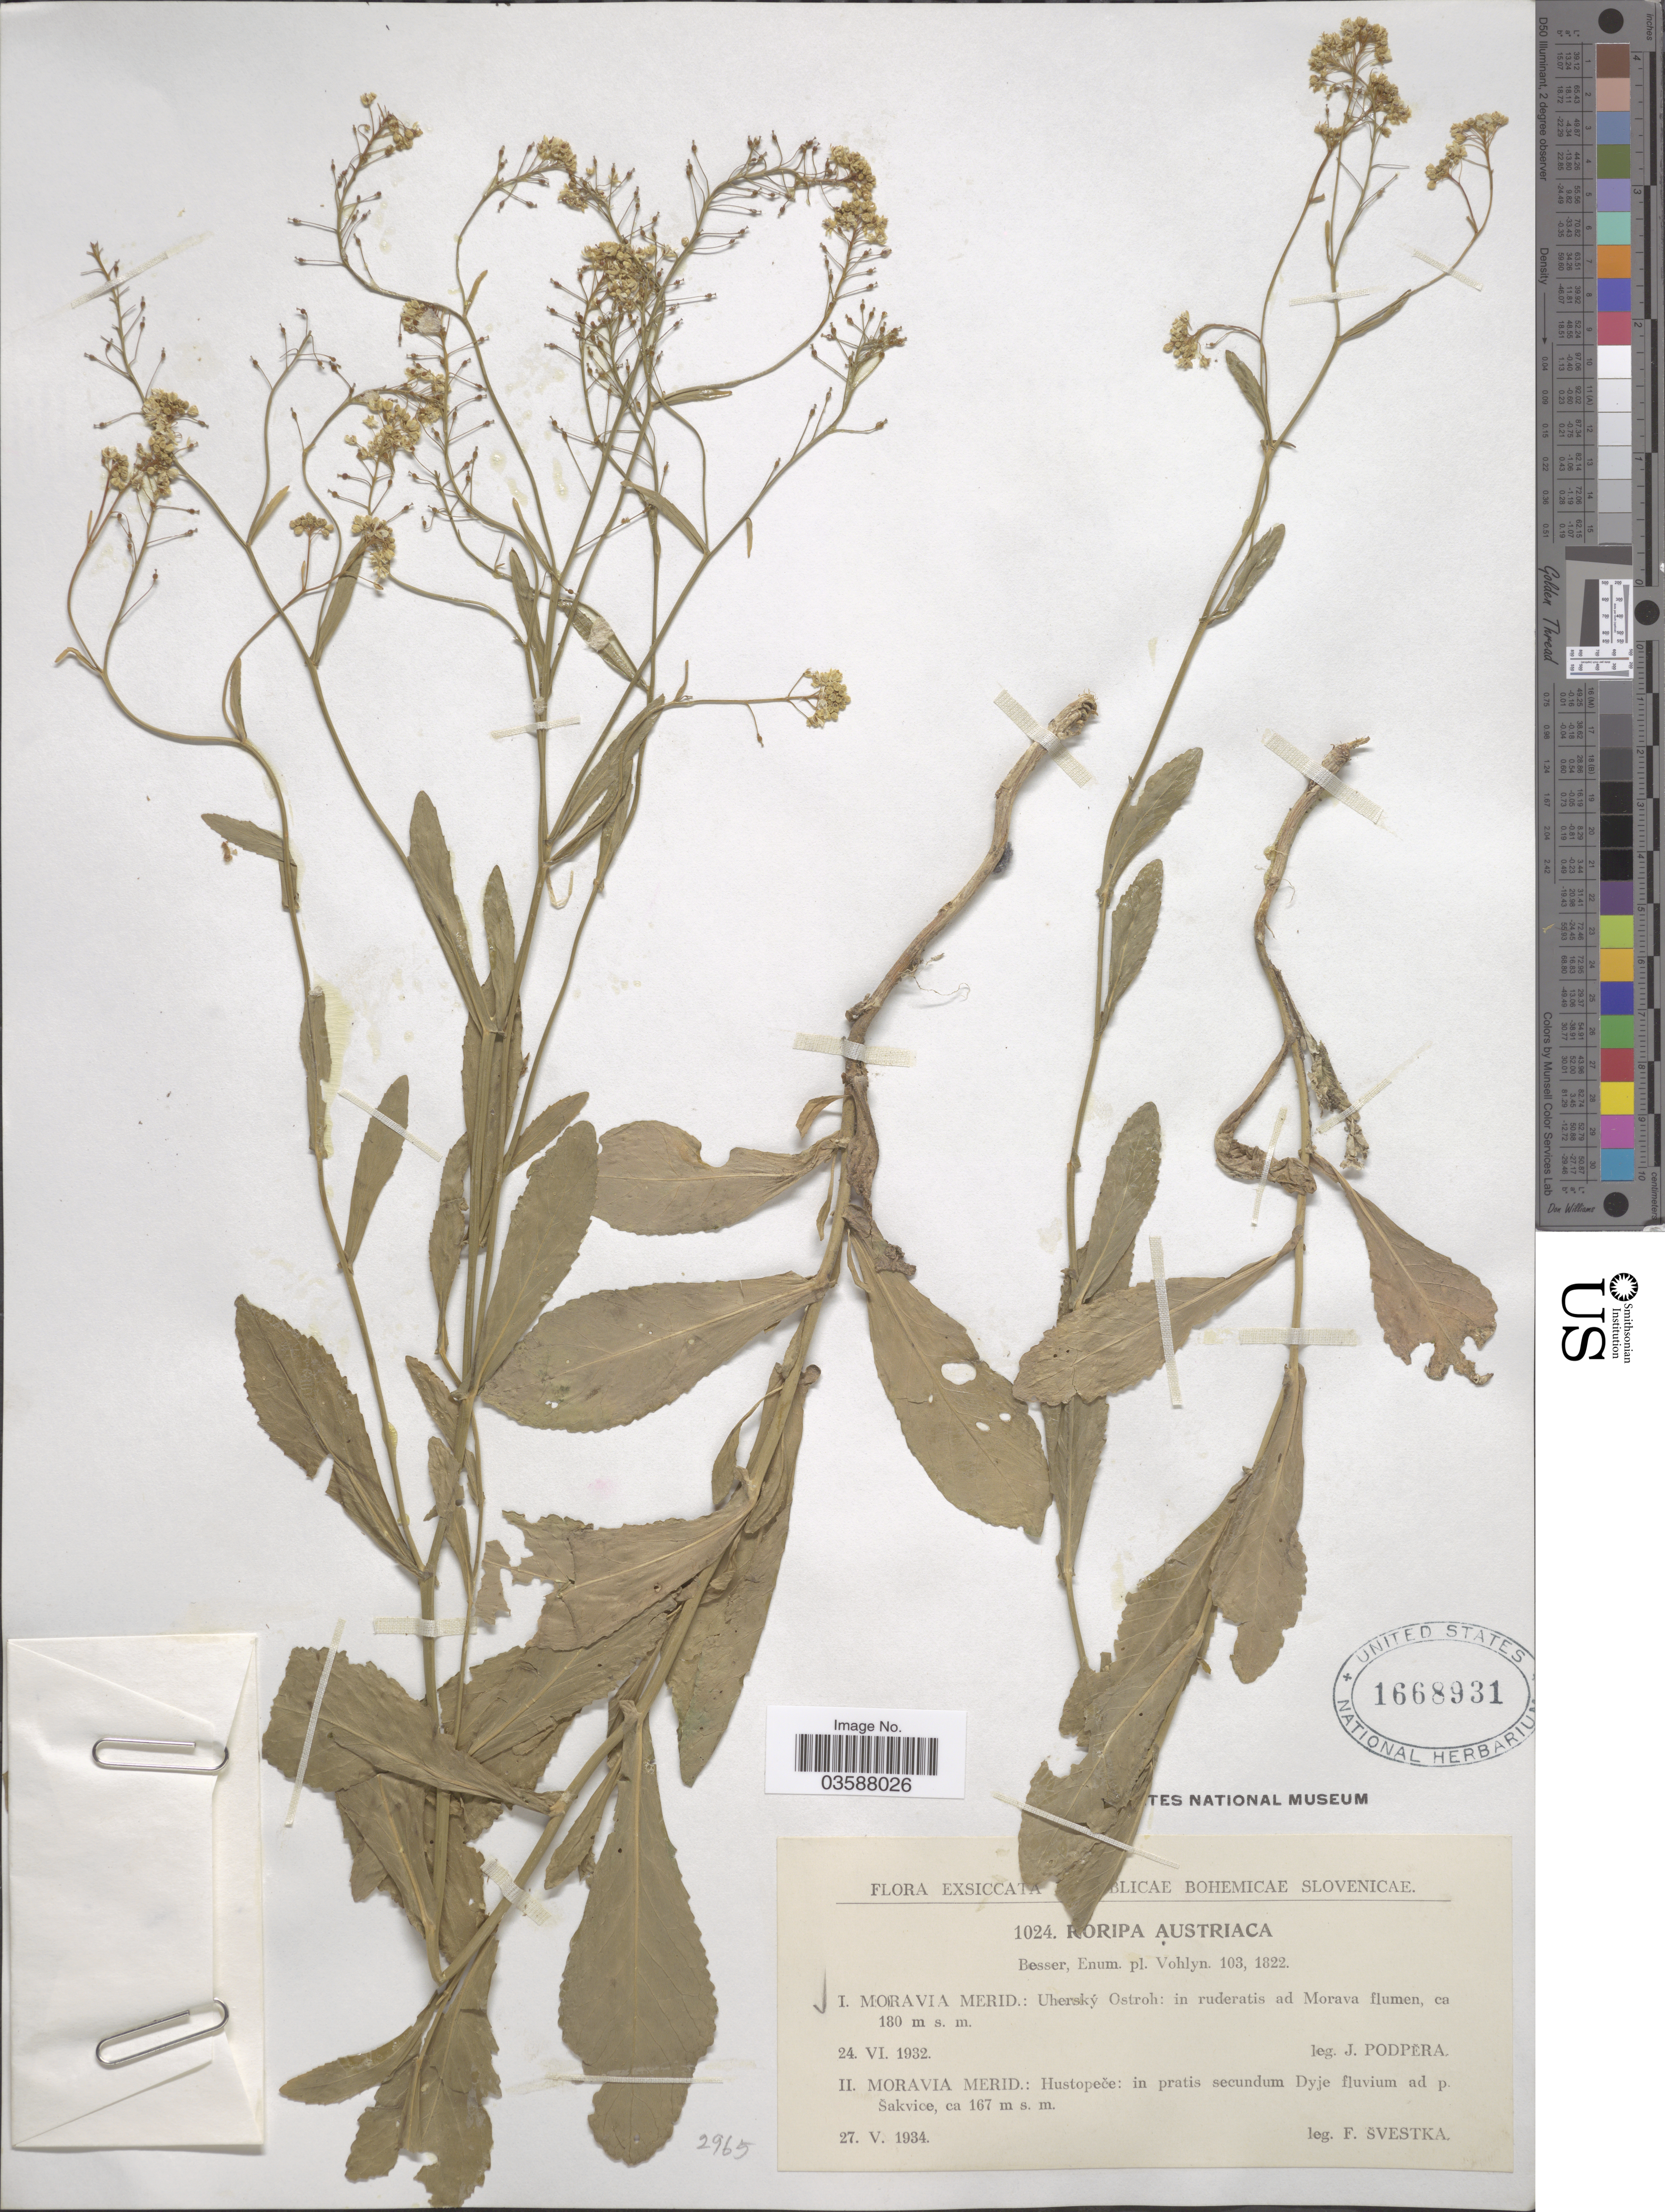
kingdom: Plantae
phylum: Tracheophyta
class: Magnoliopsida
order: Brassicales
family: Brassicaceae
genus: Rorippa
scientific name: Rorippa austriaca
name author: (Crantz) Besser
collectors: J. Podpera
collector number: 1024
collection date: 1932-06-24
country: Czechia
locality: [illegible text]blicae Bohemicae Slovenicae. Moravia Merid.: Uherský Ostroh: in ruderatis ad Morava flumen.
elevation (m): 180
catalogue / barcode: US 1668931